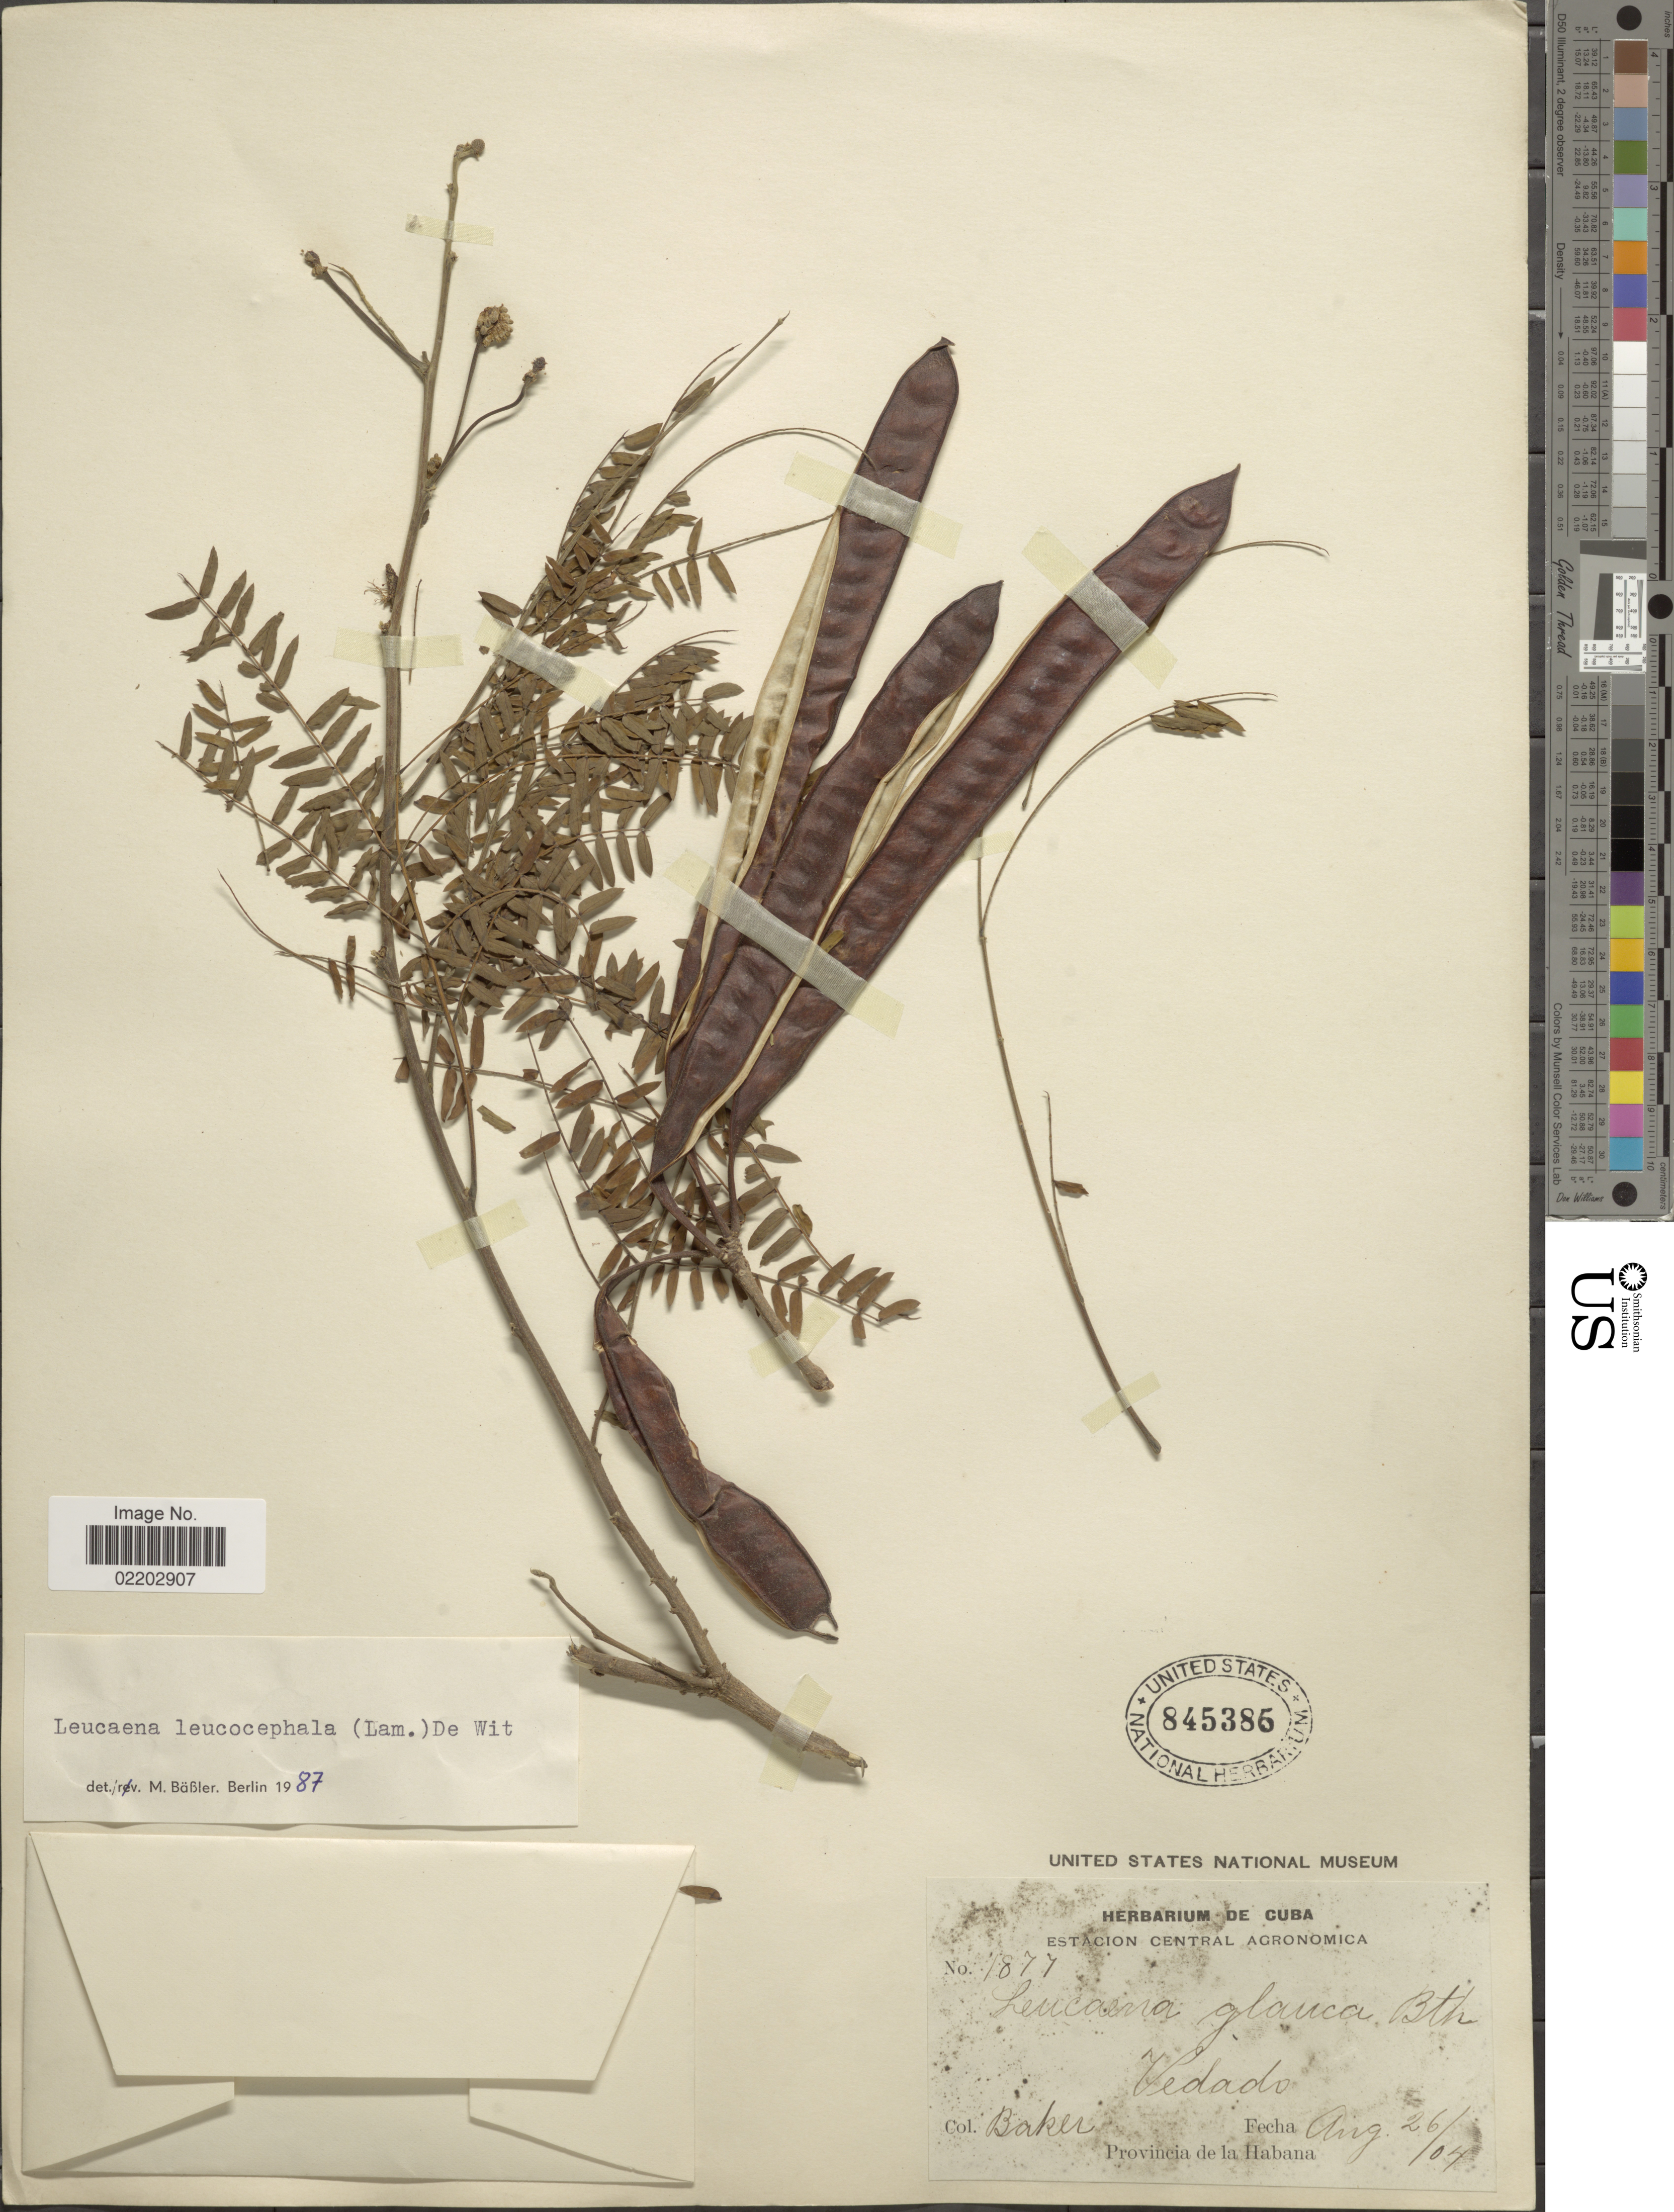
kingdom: Plantae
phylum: Tracheophyta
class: Magnoliopsida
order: Fabales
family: Fabaceae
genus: Leucaena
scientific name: Leucaena leucocephala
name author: (Lam.) de Wit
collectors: -- Baker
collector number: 1877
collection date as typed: Transcribed d/m/y: 26/8/04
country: Cuba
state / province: La Habana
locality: Vedado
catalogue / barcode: US 845385